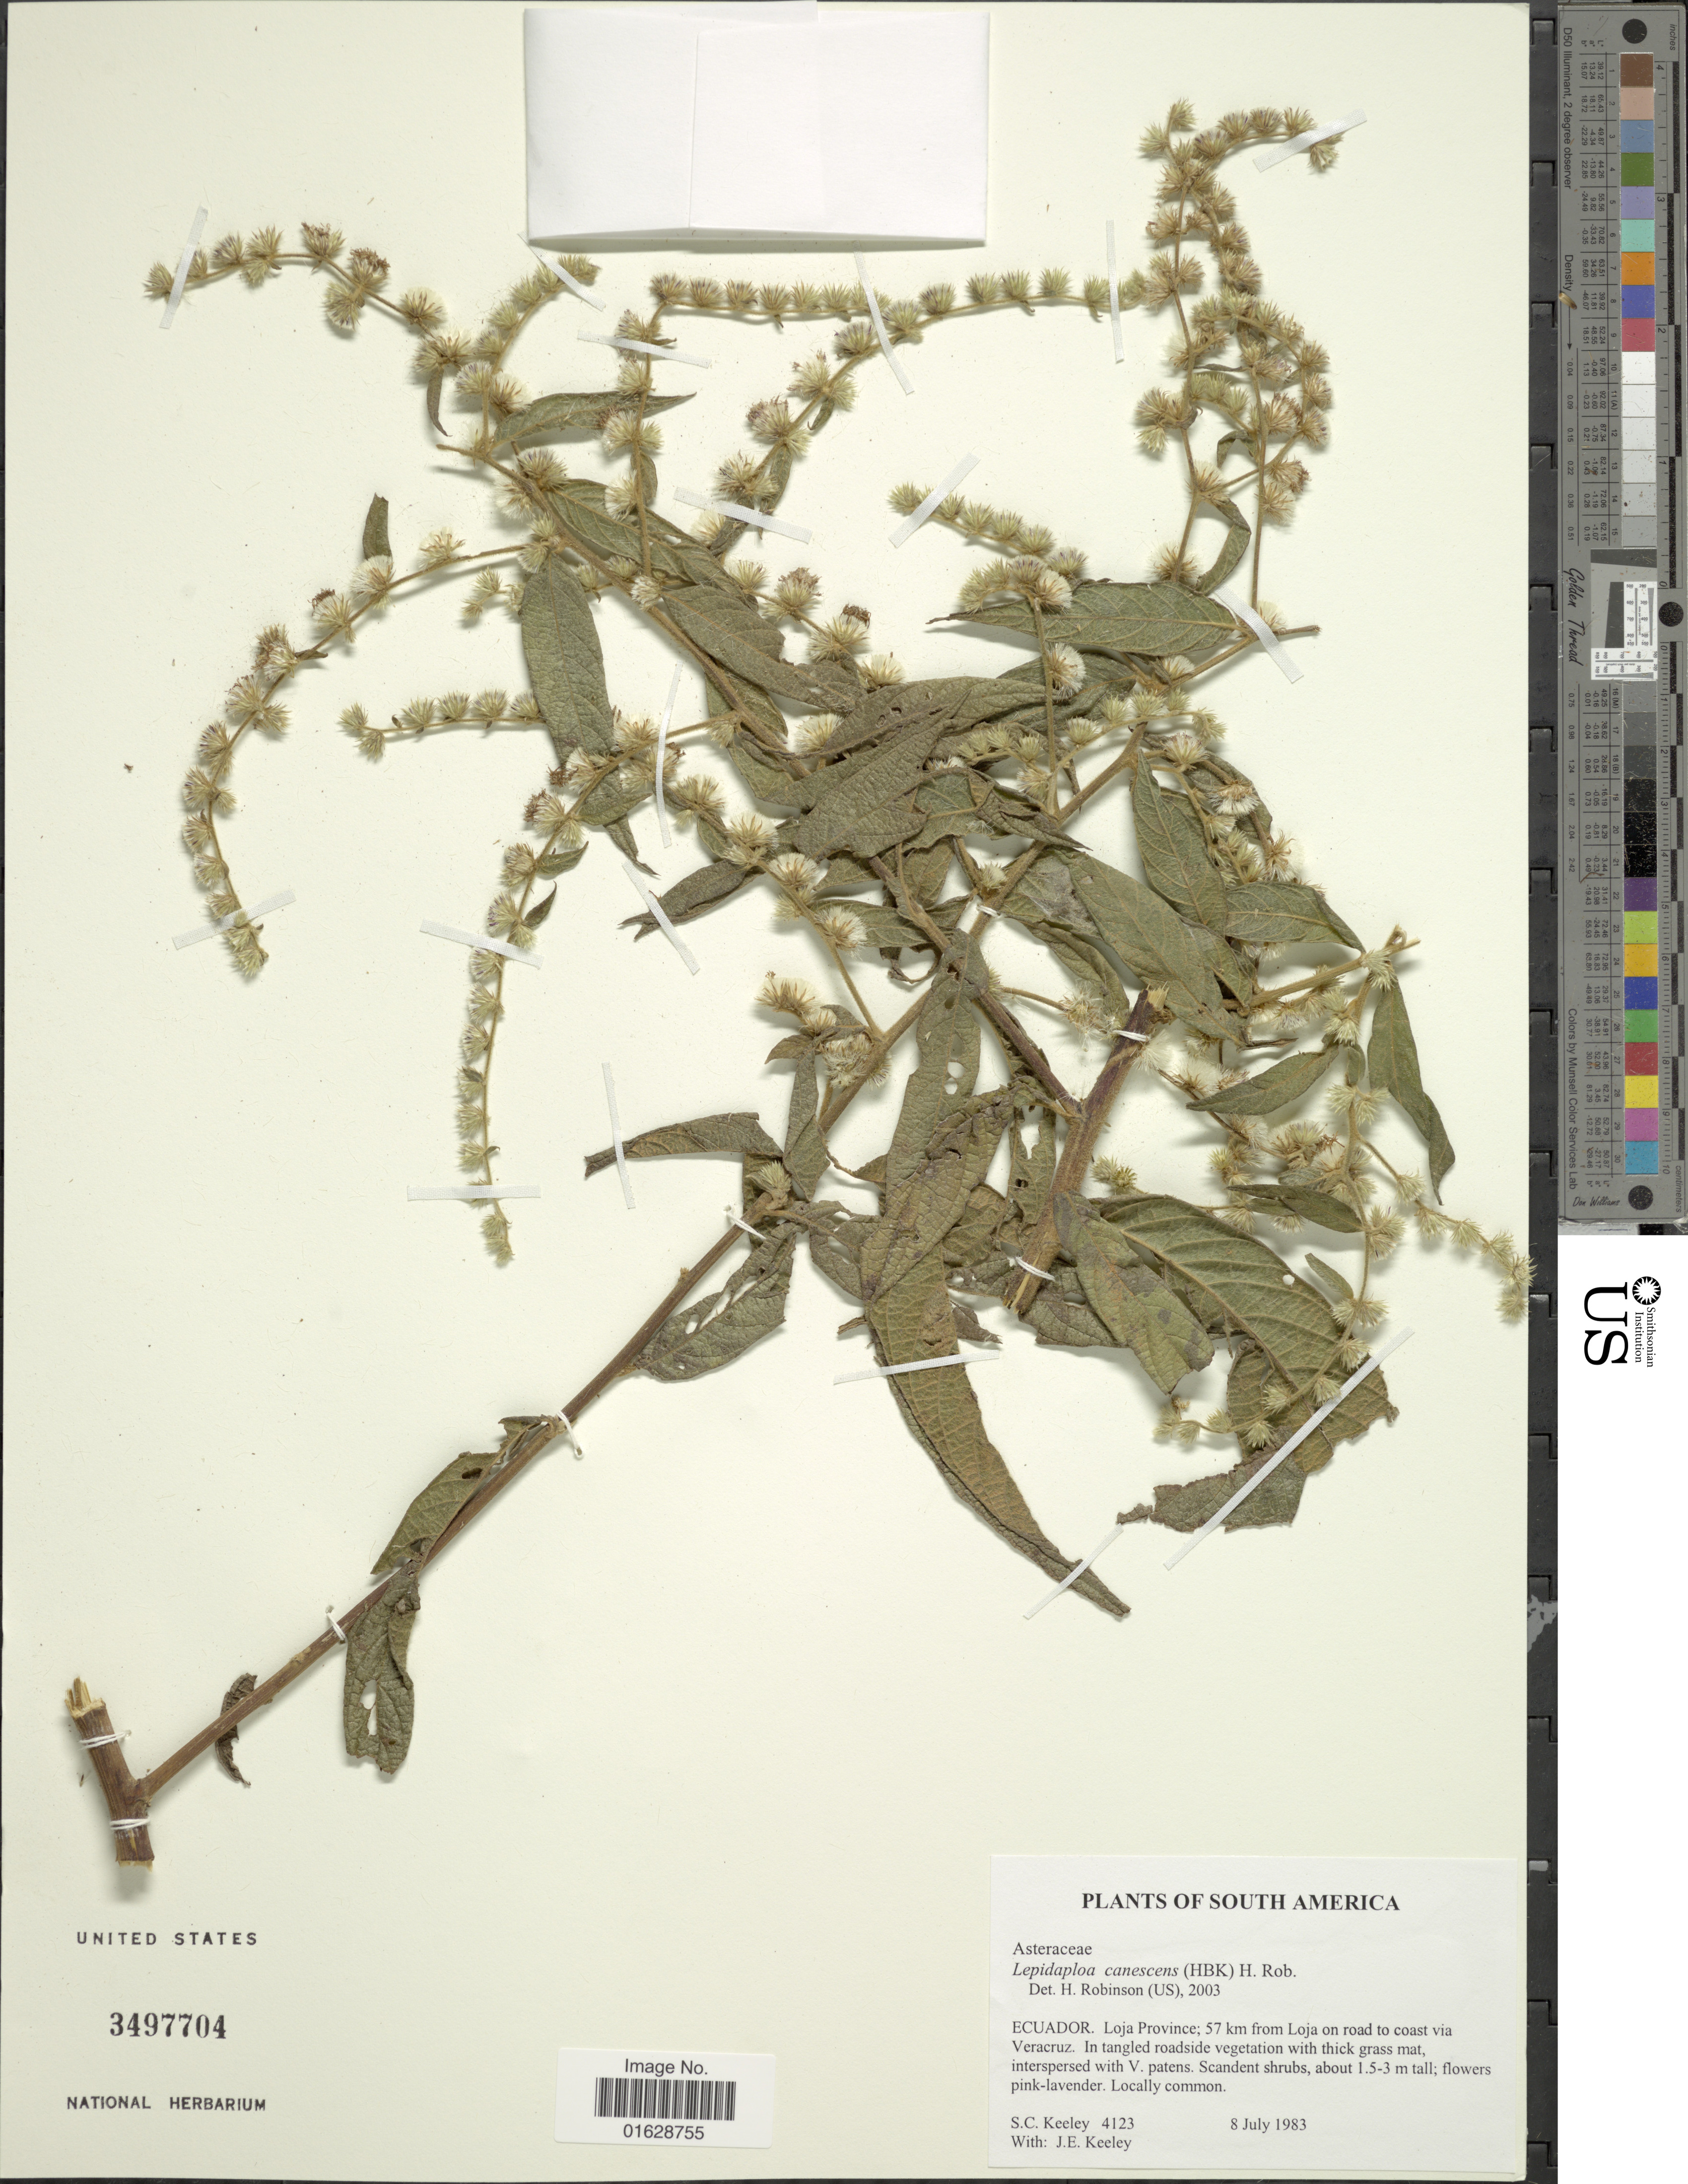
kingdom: Plantae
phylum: Tracheophyta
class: Magnoliopsida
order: Asterales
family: Asteraceae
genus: Lepidaploa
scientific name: Lepidaploa canescens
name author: (Kunth) H. Rob.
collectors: S. C. Keeley & J. E. Keeley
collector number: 4123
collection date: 1983-07-08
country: Ecuador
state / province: Loja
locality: Loja Province; 57 km from Loja on road to coat via Veracruz.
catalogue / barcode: US 3497704